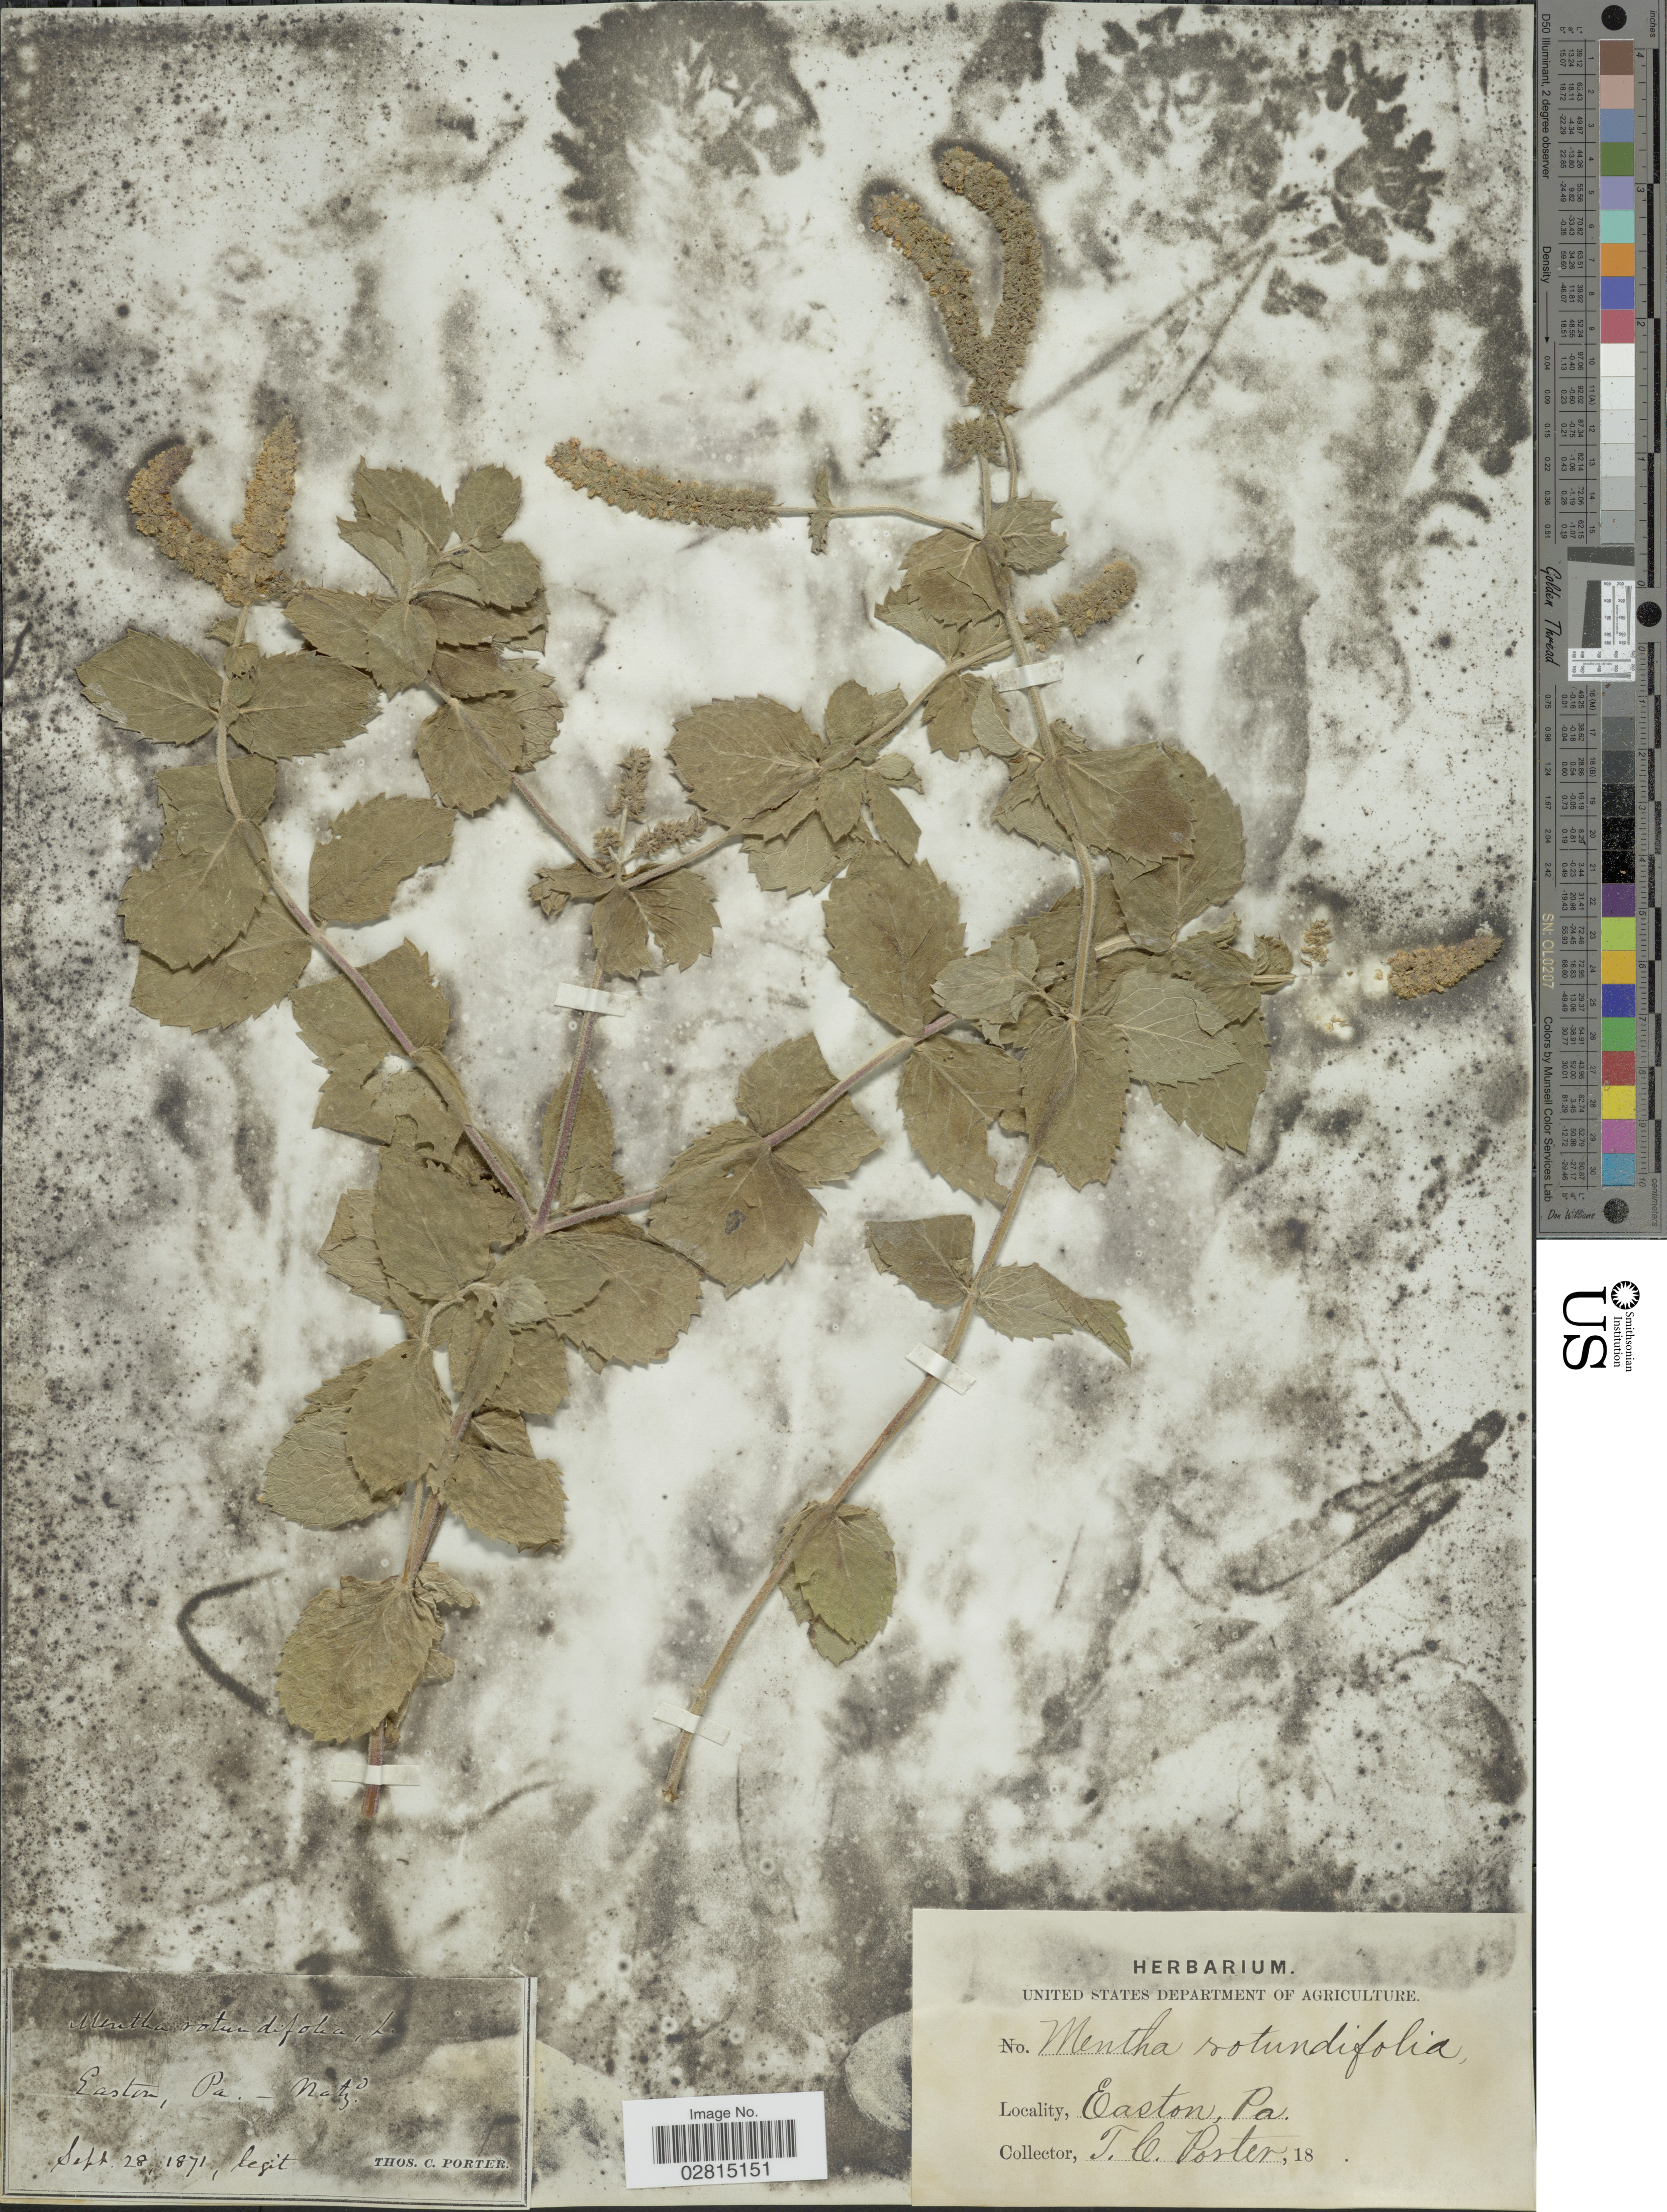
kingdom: Plantae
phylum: Tracheophyta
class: Magnoliopsida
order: Lamiales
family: Lamiaceae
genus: Mentha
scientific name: Mentha alopecuroides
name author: Hull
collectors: T. Porter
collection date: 1871-09-28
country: United States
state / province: Pennsylvania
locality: Easton, Pa.-Natzd.